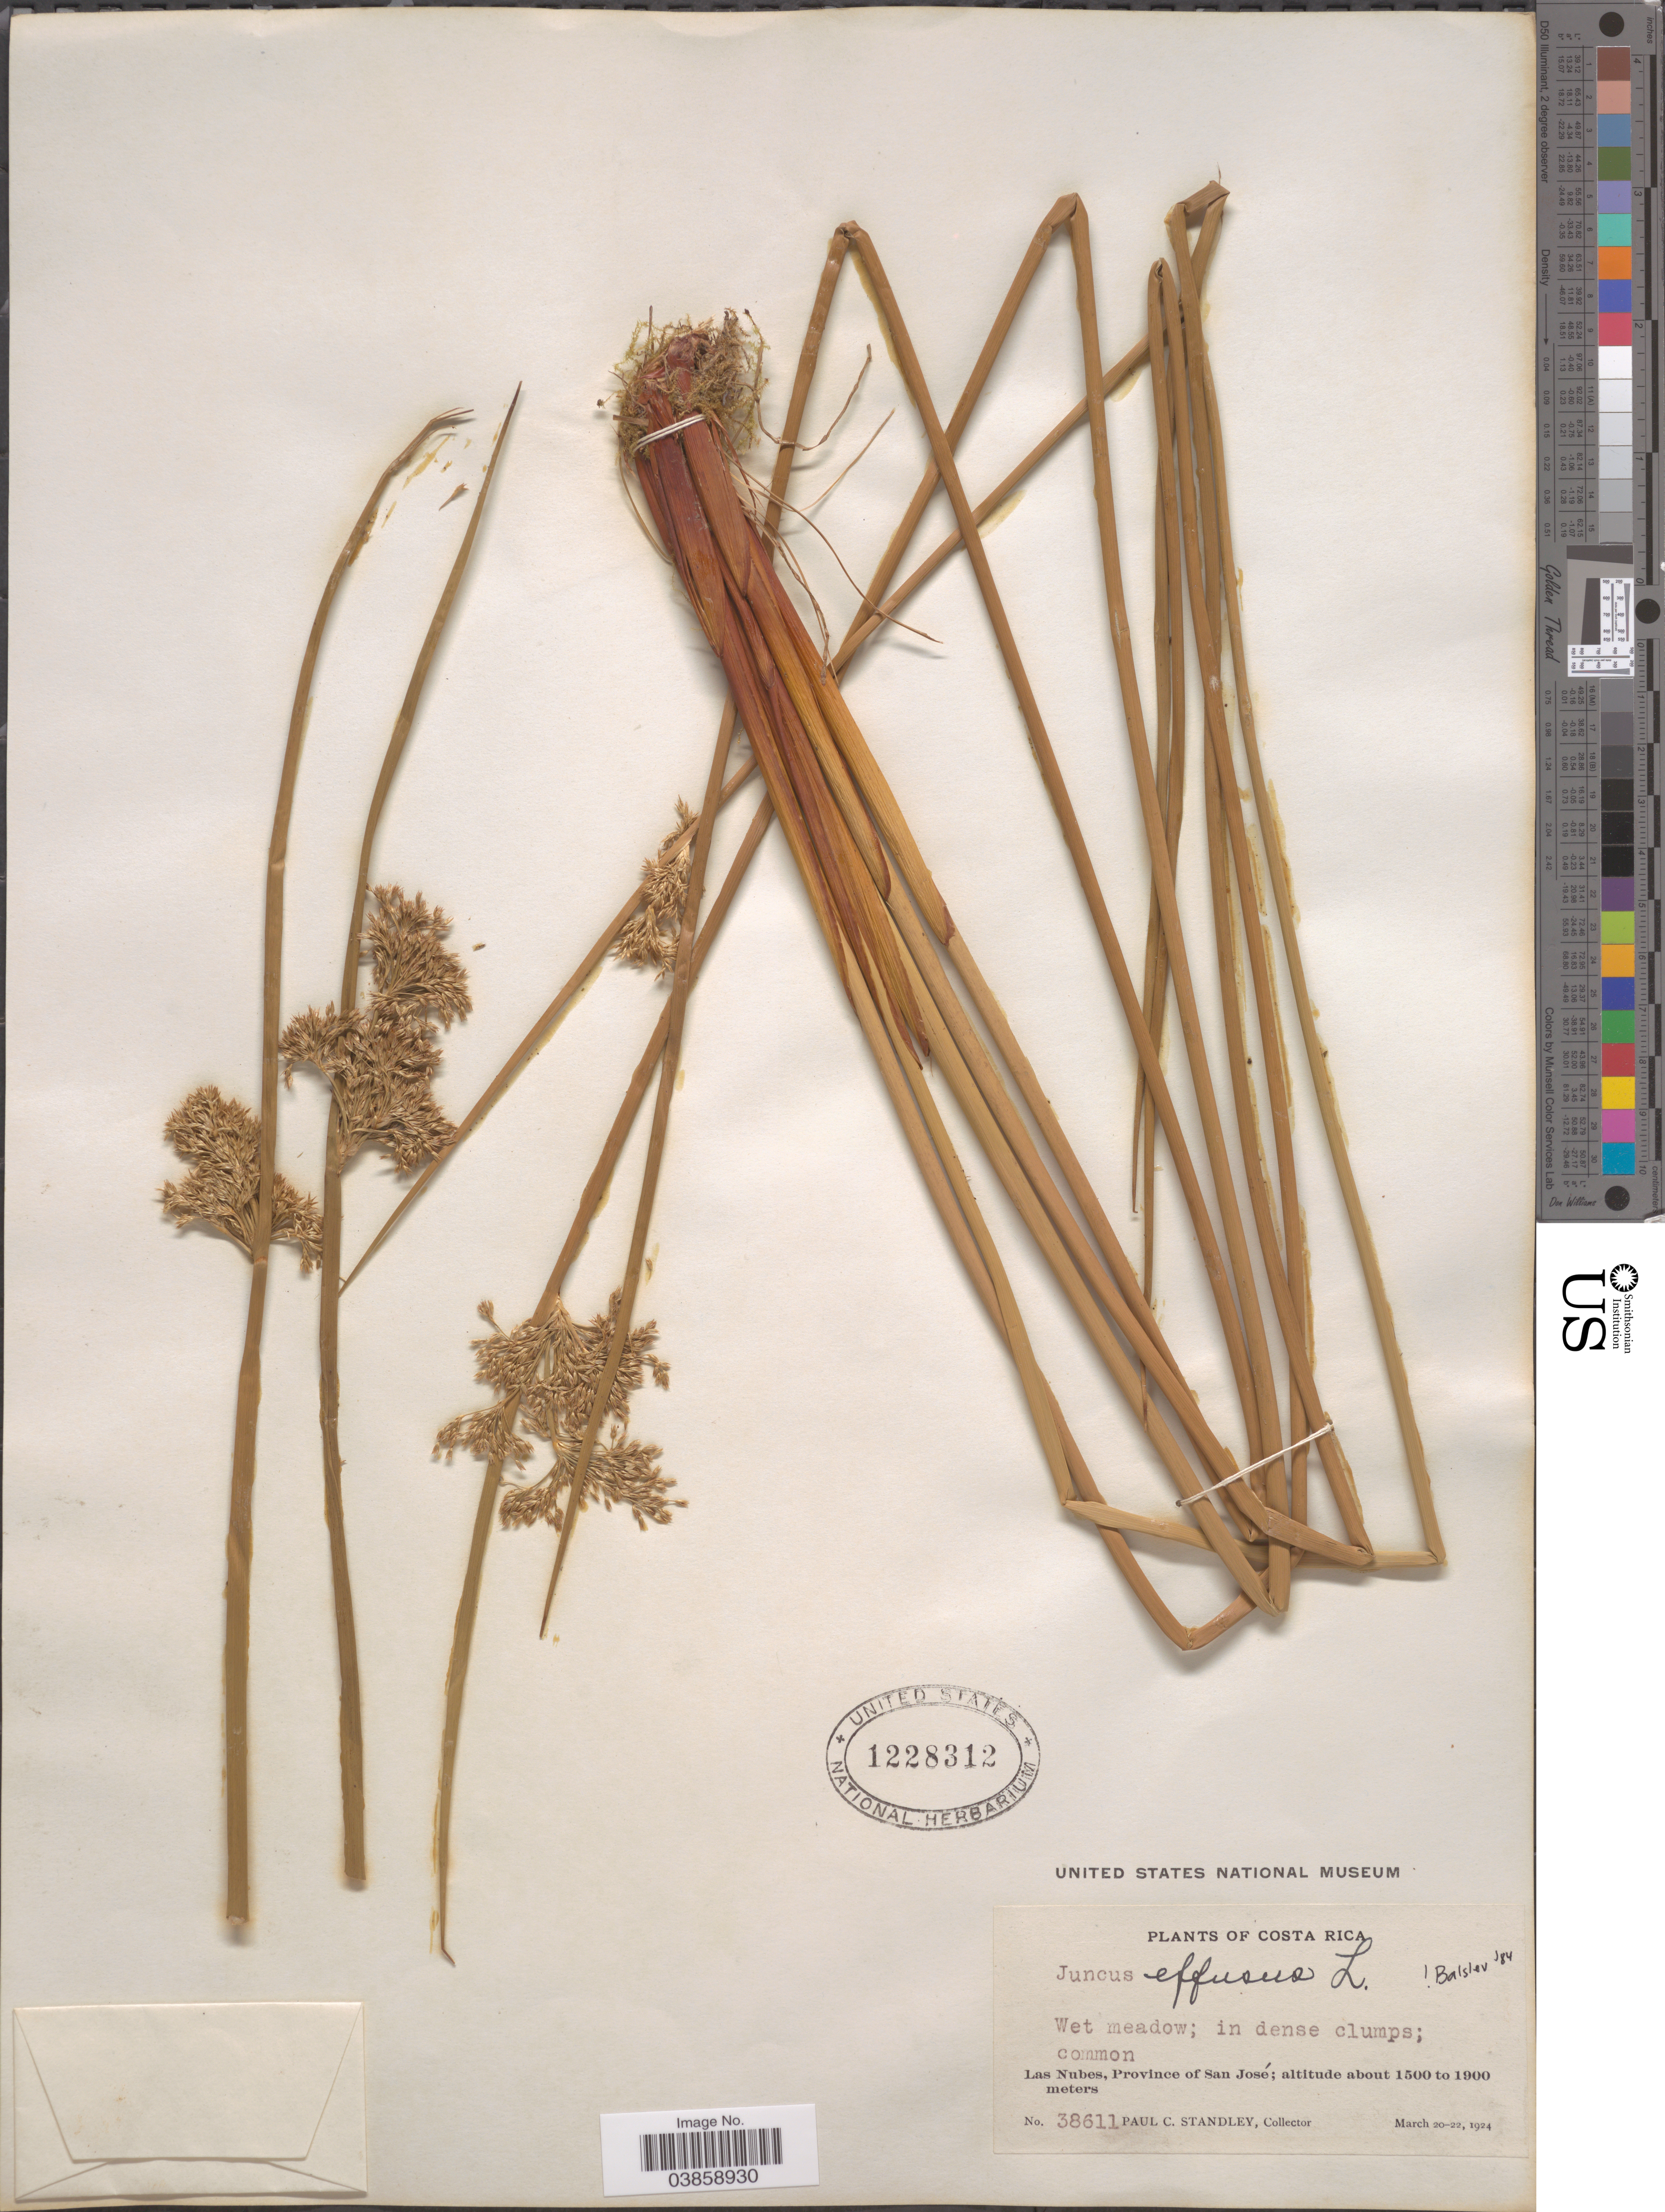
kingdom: Plantae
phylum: Tracheophyta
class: Liliopsida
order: Poales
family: Juncaceae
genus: Juncus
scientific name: Juncus effusus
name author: L.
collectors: P. C. Standley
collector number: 38611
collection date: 1924-03-20/1924-03-22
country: Costa Rica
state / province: San José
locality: Wet meadow. Las Nubes.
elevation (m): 1500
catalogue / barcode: US 1228312